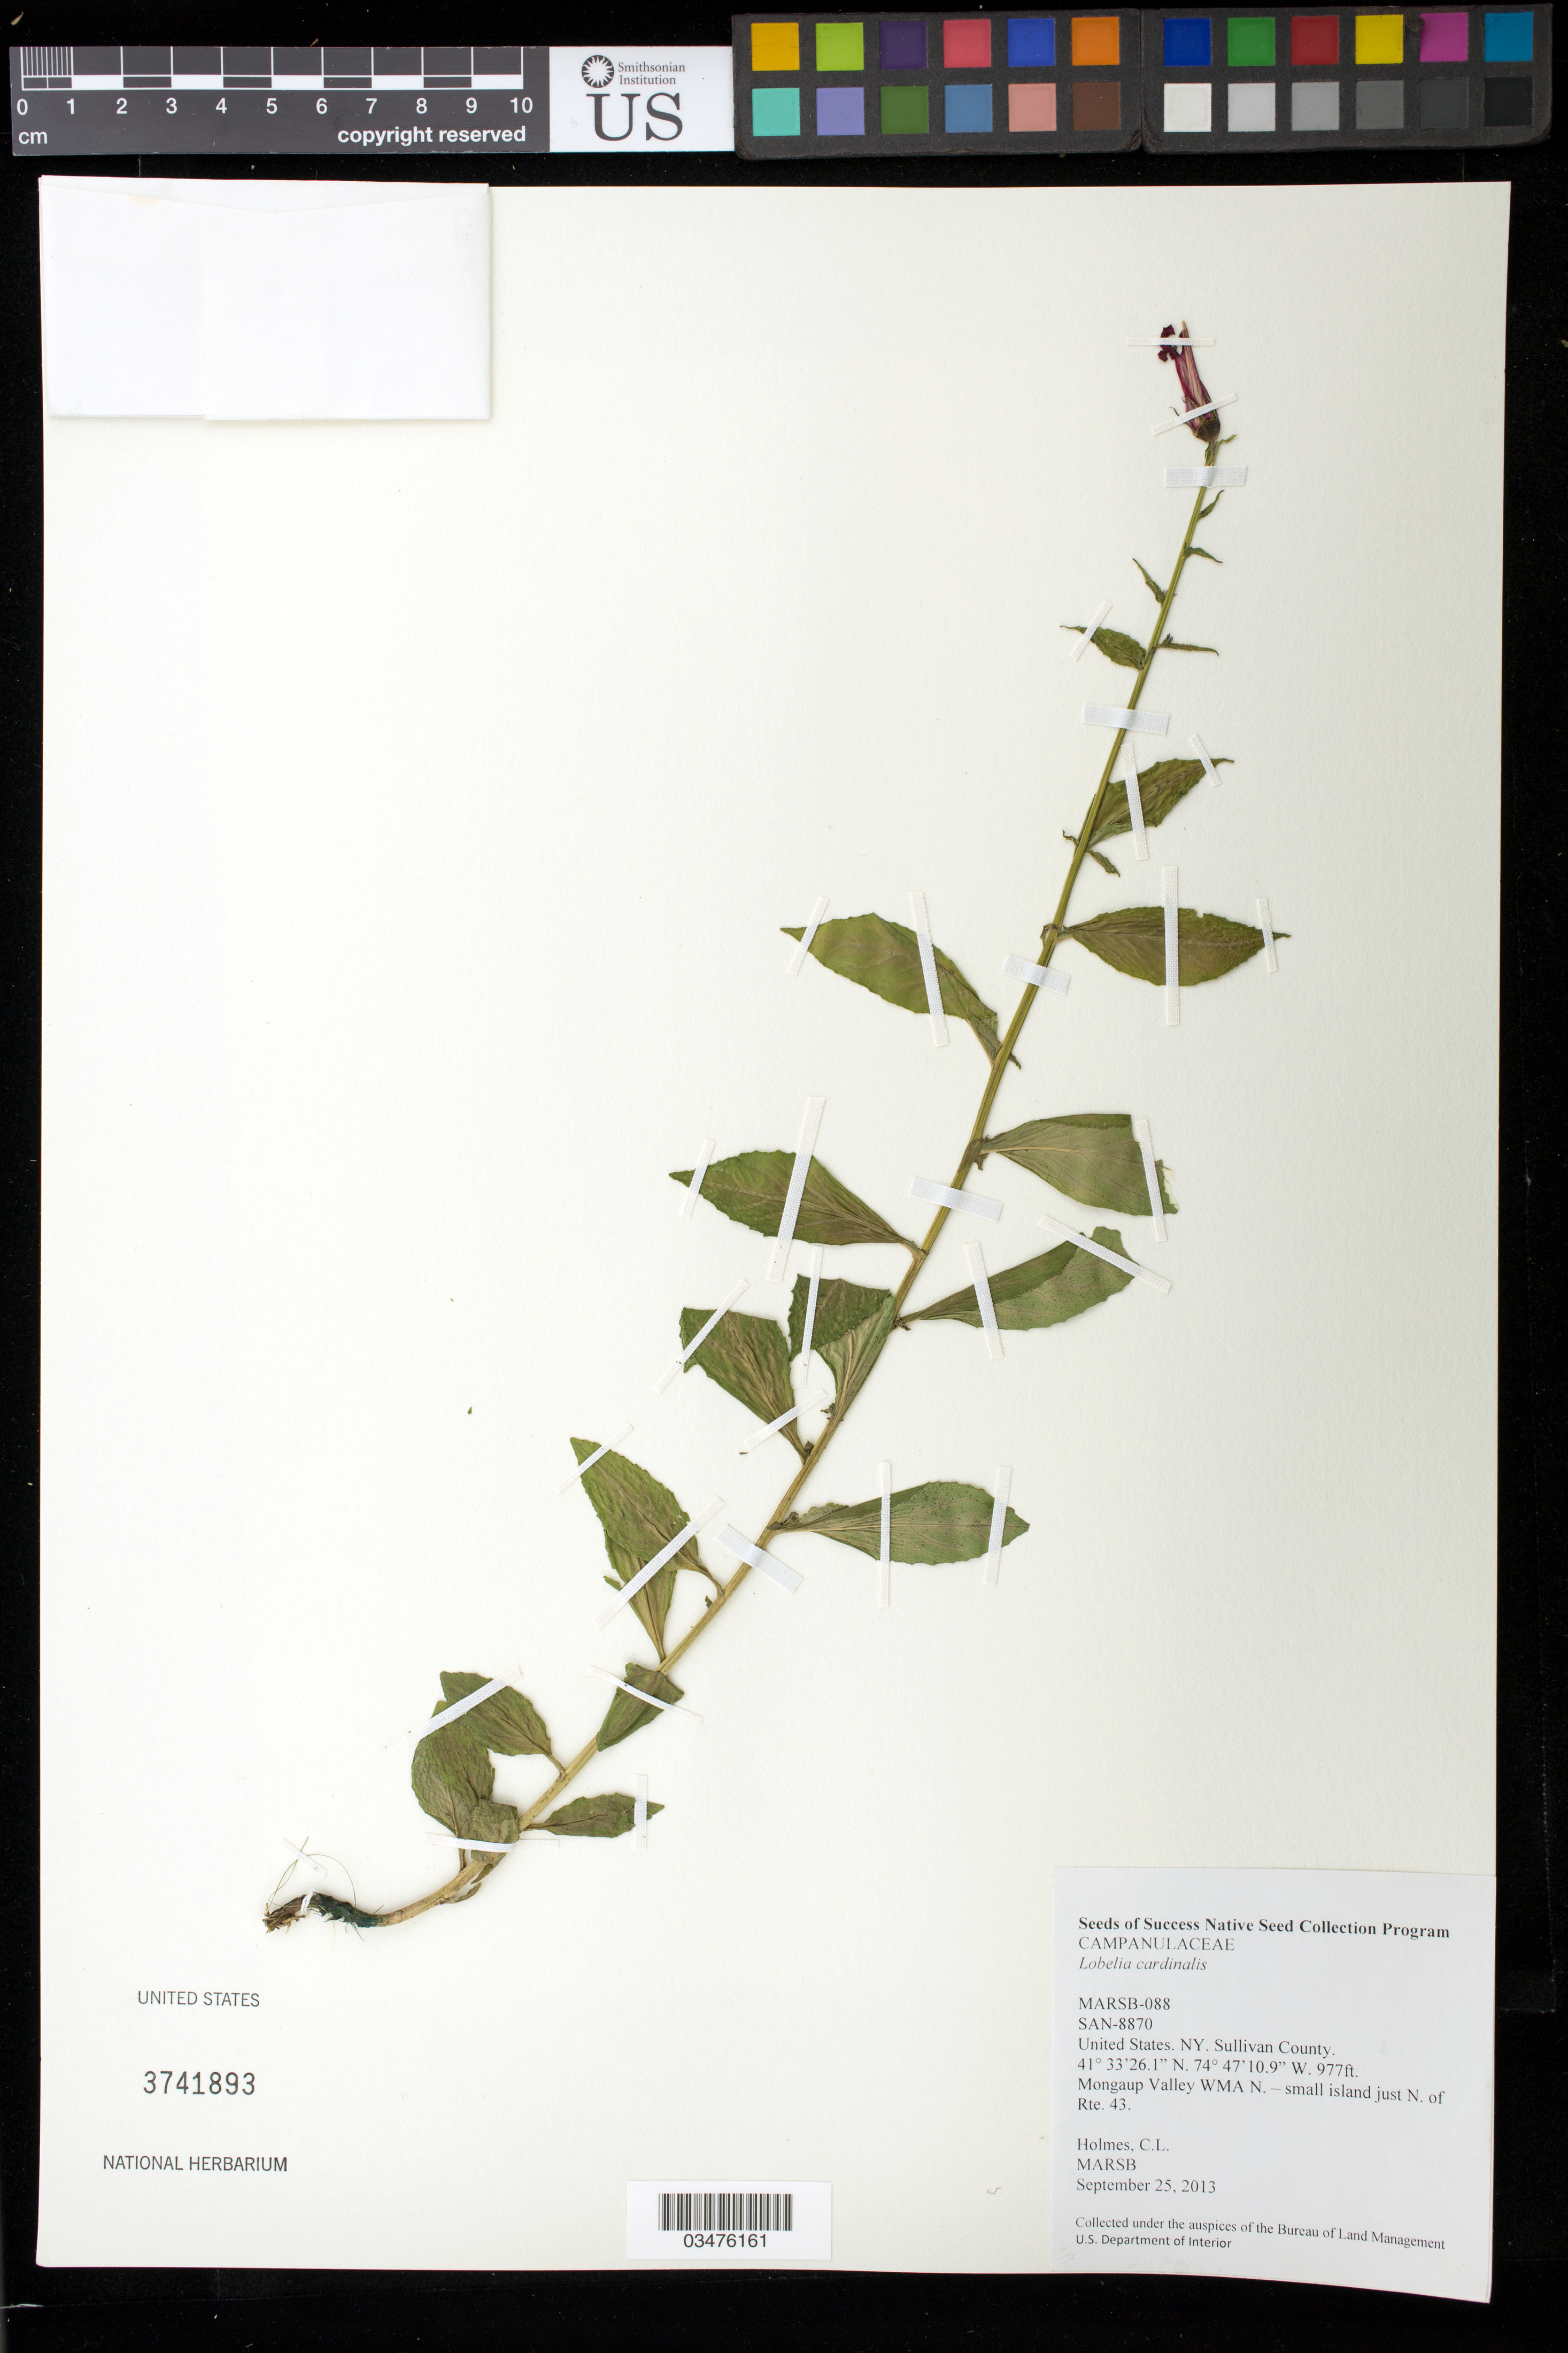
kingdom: Plantae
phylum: Tracheophyta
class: Magnoliopsida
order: Asterales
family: Campanulaceae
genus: Lobelia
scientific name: Lobelia cardinalis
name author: L.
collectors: C. Holmes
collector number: MARSB-088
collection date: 2013-09-25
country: United States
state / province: New York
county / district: Sullivan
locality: Mongaup Valley WMA, small island just N of Rte 43.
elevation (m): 298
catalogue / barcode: US 3741893